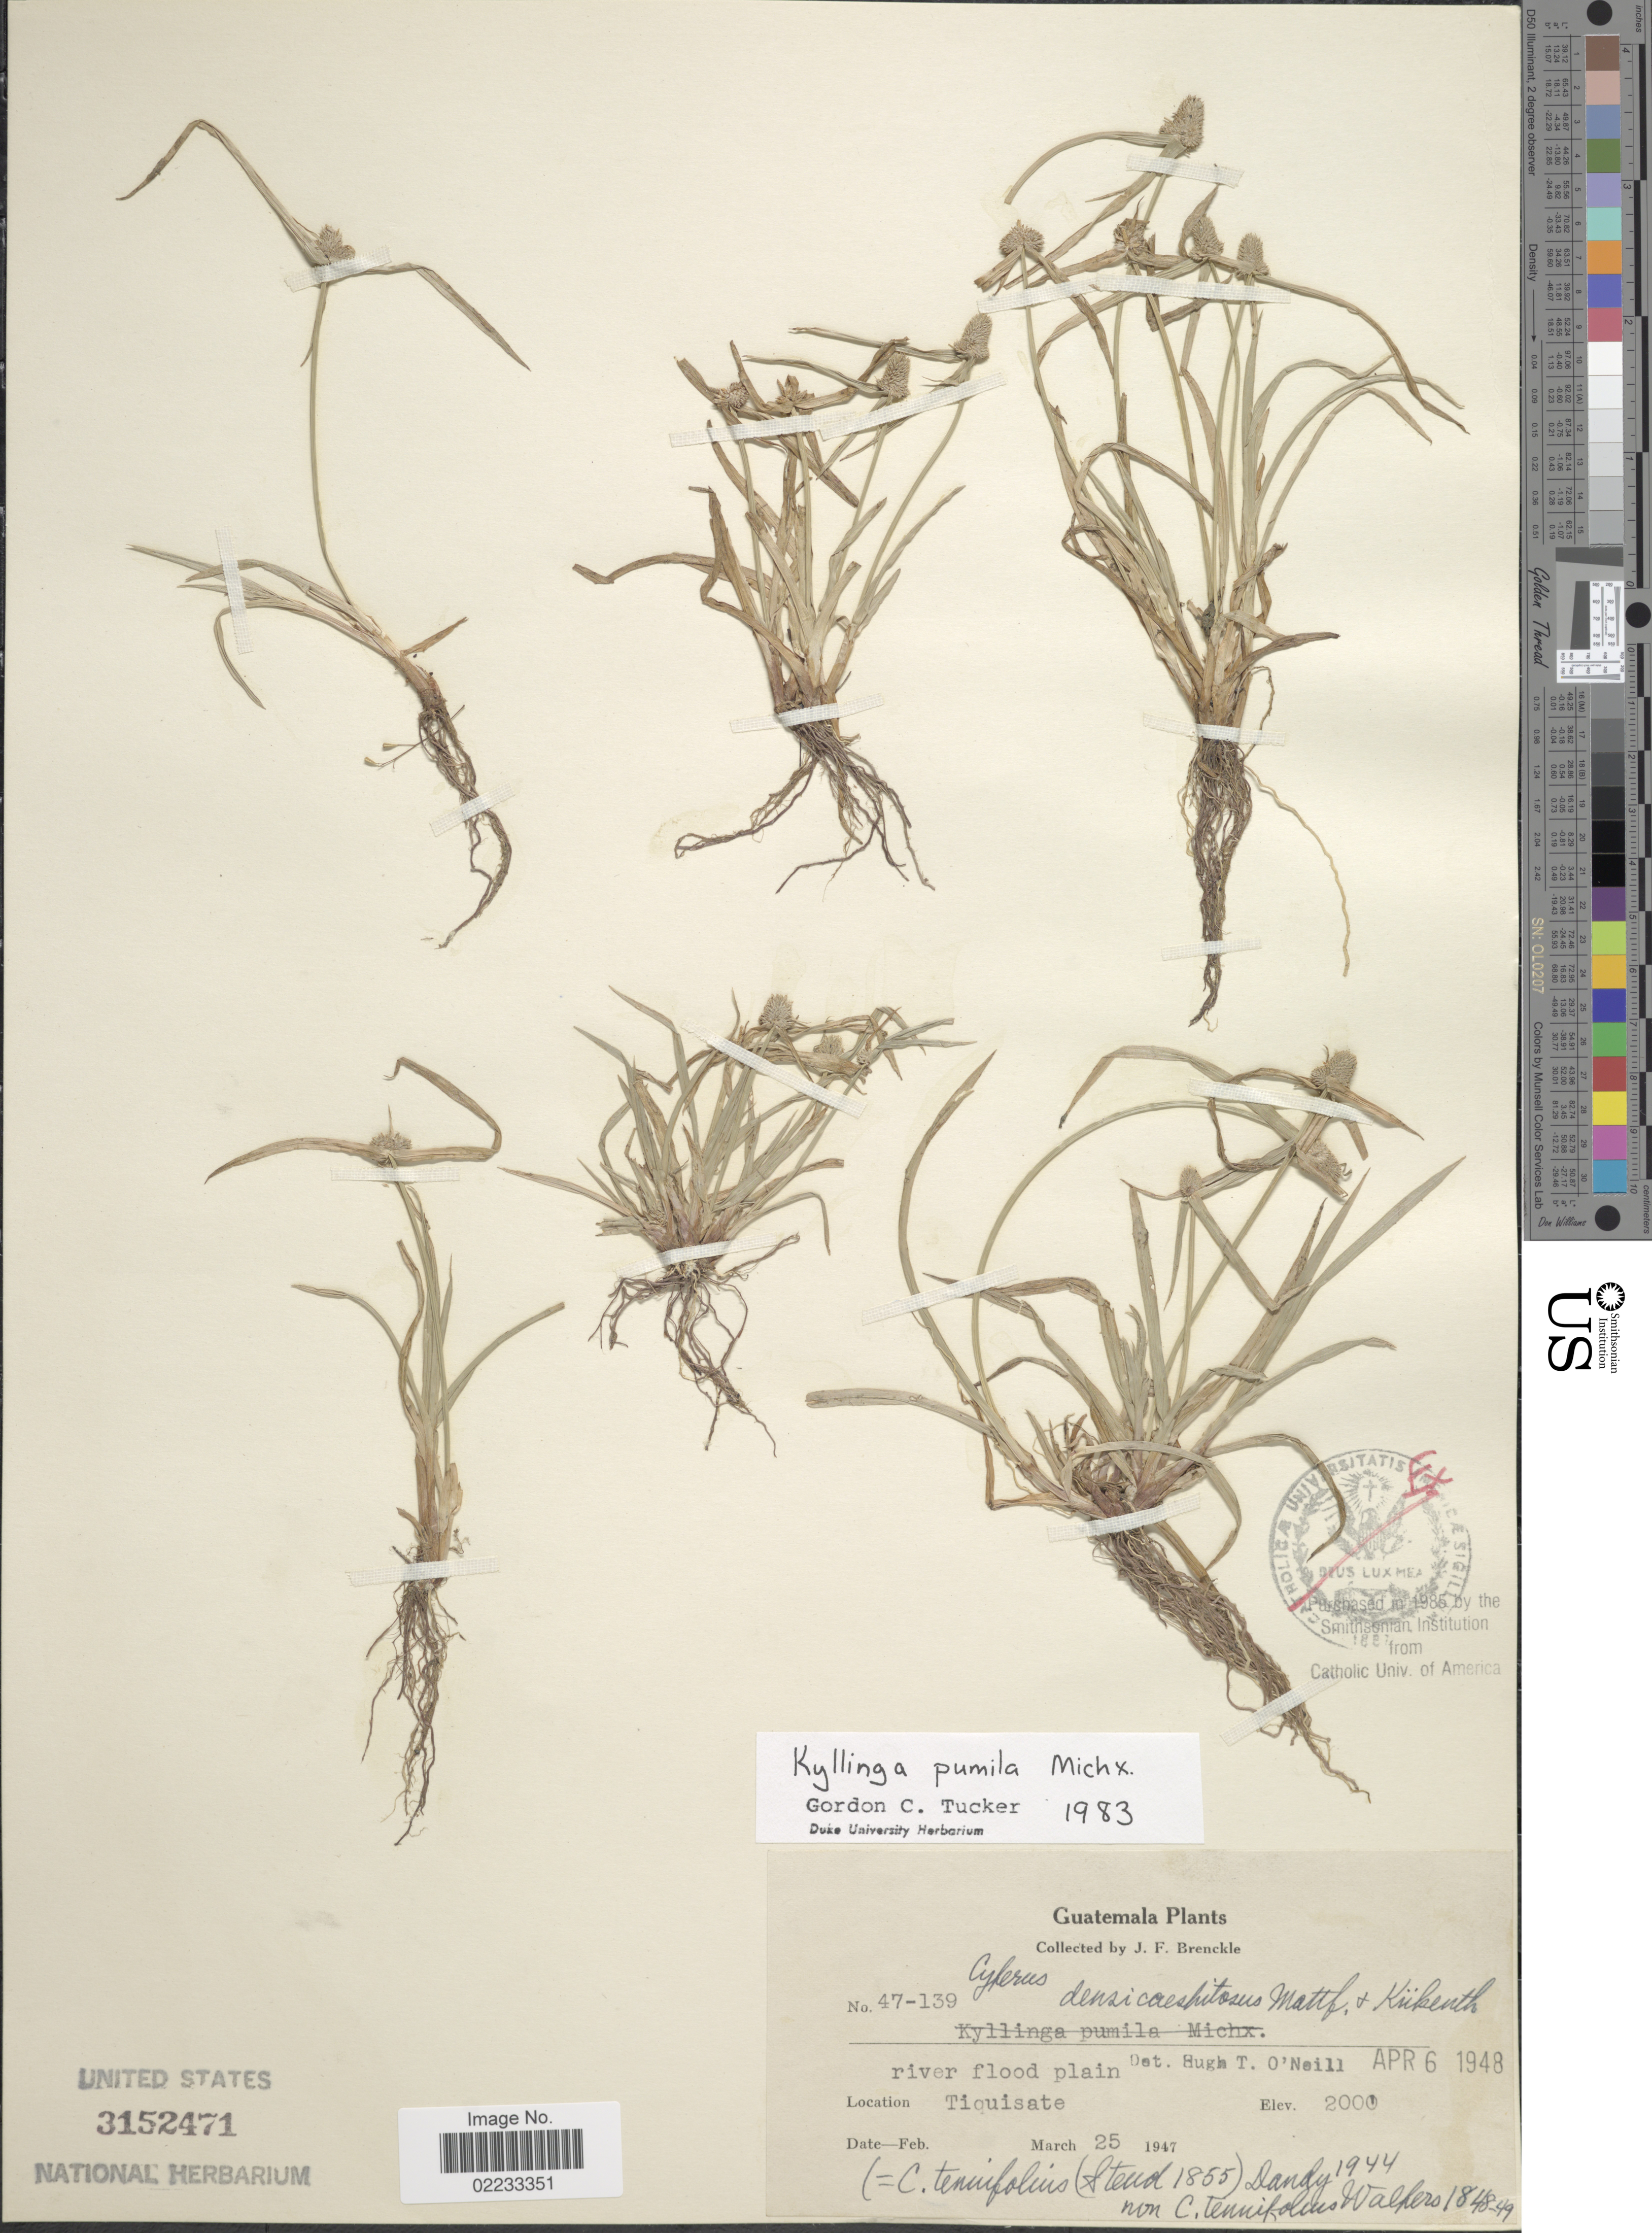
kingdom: Plantae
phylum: Tracheophyta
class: Liliopsida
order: Poales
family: Cyperaceae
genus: Cyperus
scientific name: Cyperus hortensis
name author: (Salzm. ex Steud.) Dorr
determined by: Strong, Mark T., (BOT), Smithsonian Institution - National Museum of Natural History (UNITED STATES)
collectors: J. Brenckle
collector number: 47-139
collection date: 1947-03-25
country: Guatemala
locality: River flood plain, Tiquisate.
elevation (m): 610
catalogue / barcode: US 3152471